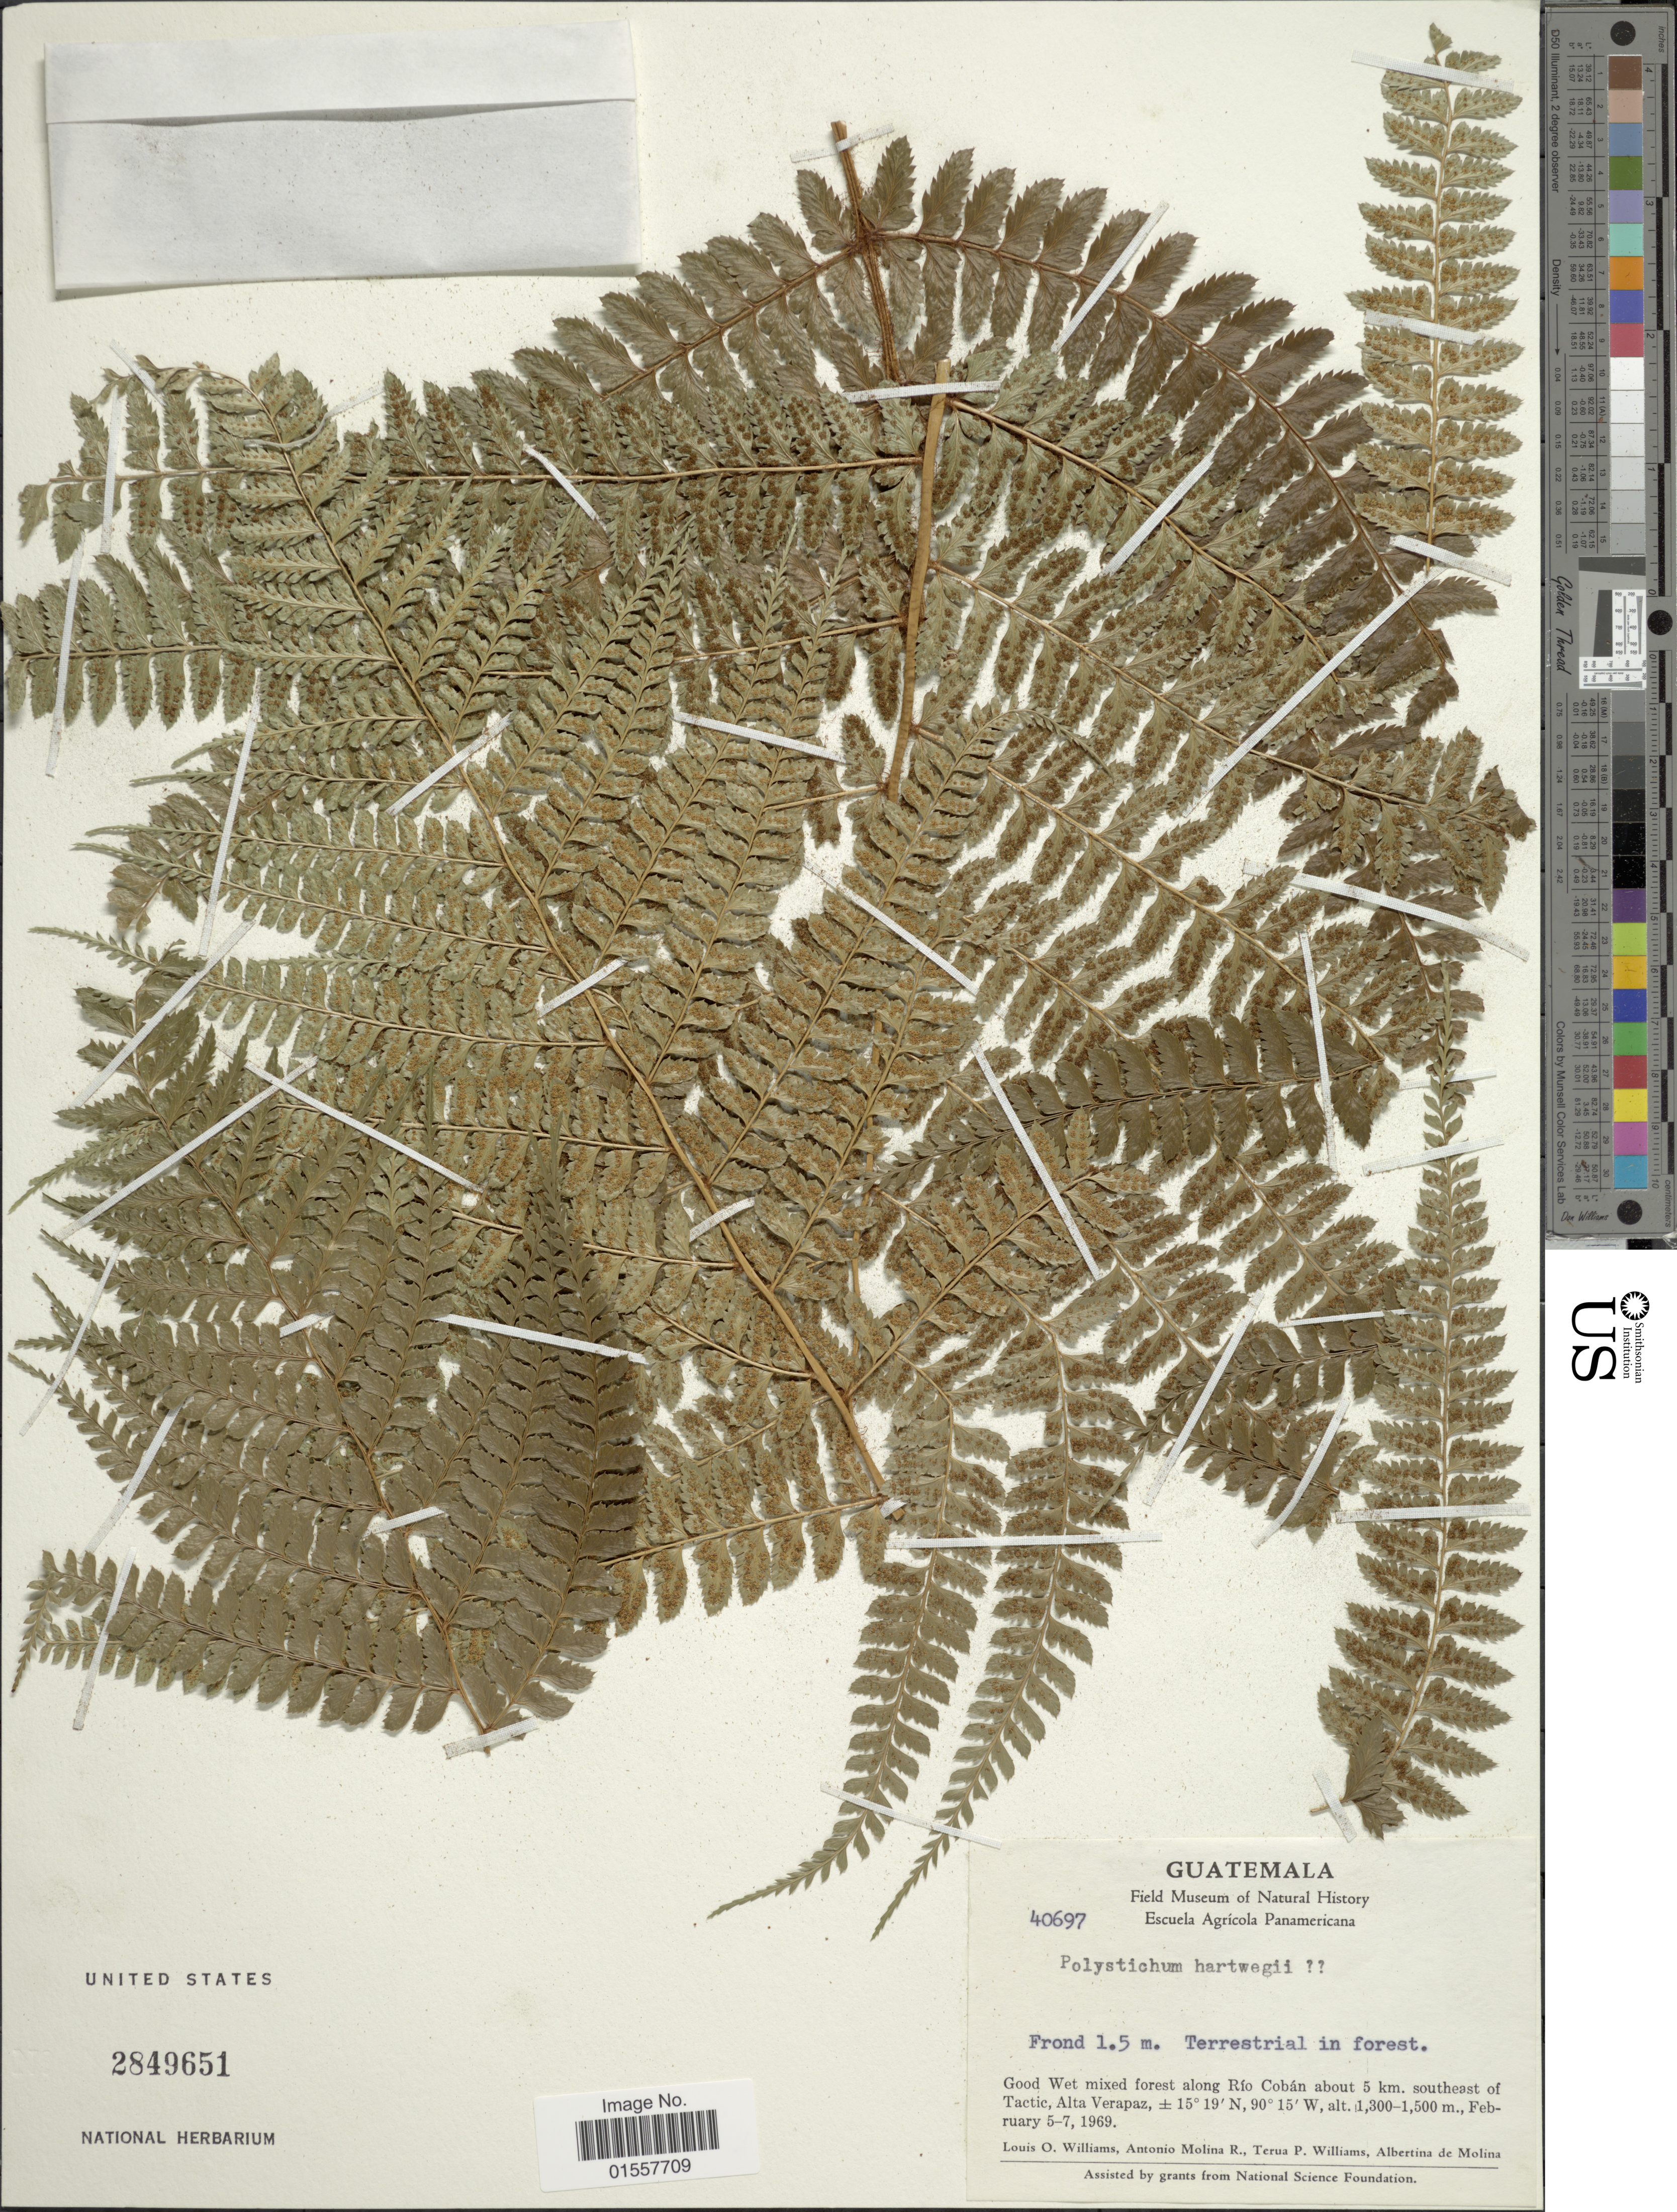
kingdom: Plantae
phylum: Tracheophyta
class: Polypodiopsida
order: Polypodiales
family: Dryopteridaceae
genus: Polystichum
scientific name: Polystichum hartwegii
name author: (Klotzsch) Hieron.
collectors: L. O. Williams, A. Molina R., T. P. Williams & A. R. Molina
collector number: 40697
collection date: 1969-02-05/1969-02-07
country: Guatemala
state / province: Alta Verapaz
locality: Along Rio Coban about 5 km. southeast of Tactic, Alta Verapaz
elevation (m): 1300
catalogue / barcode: US 2849651